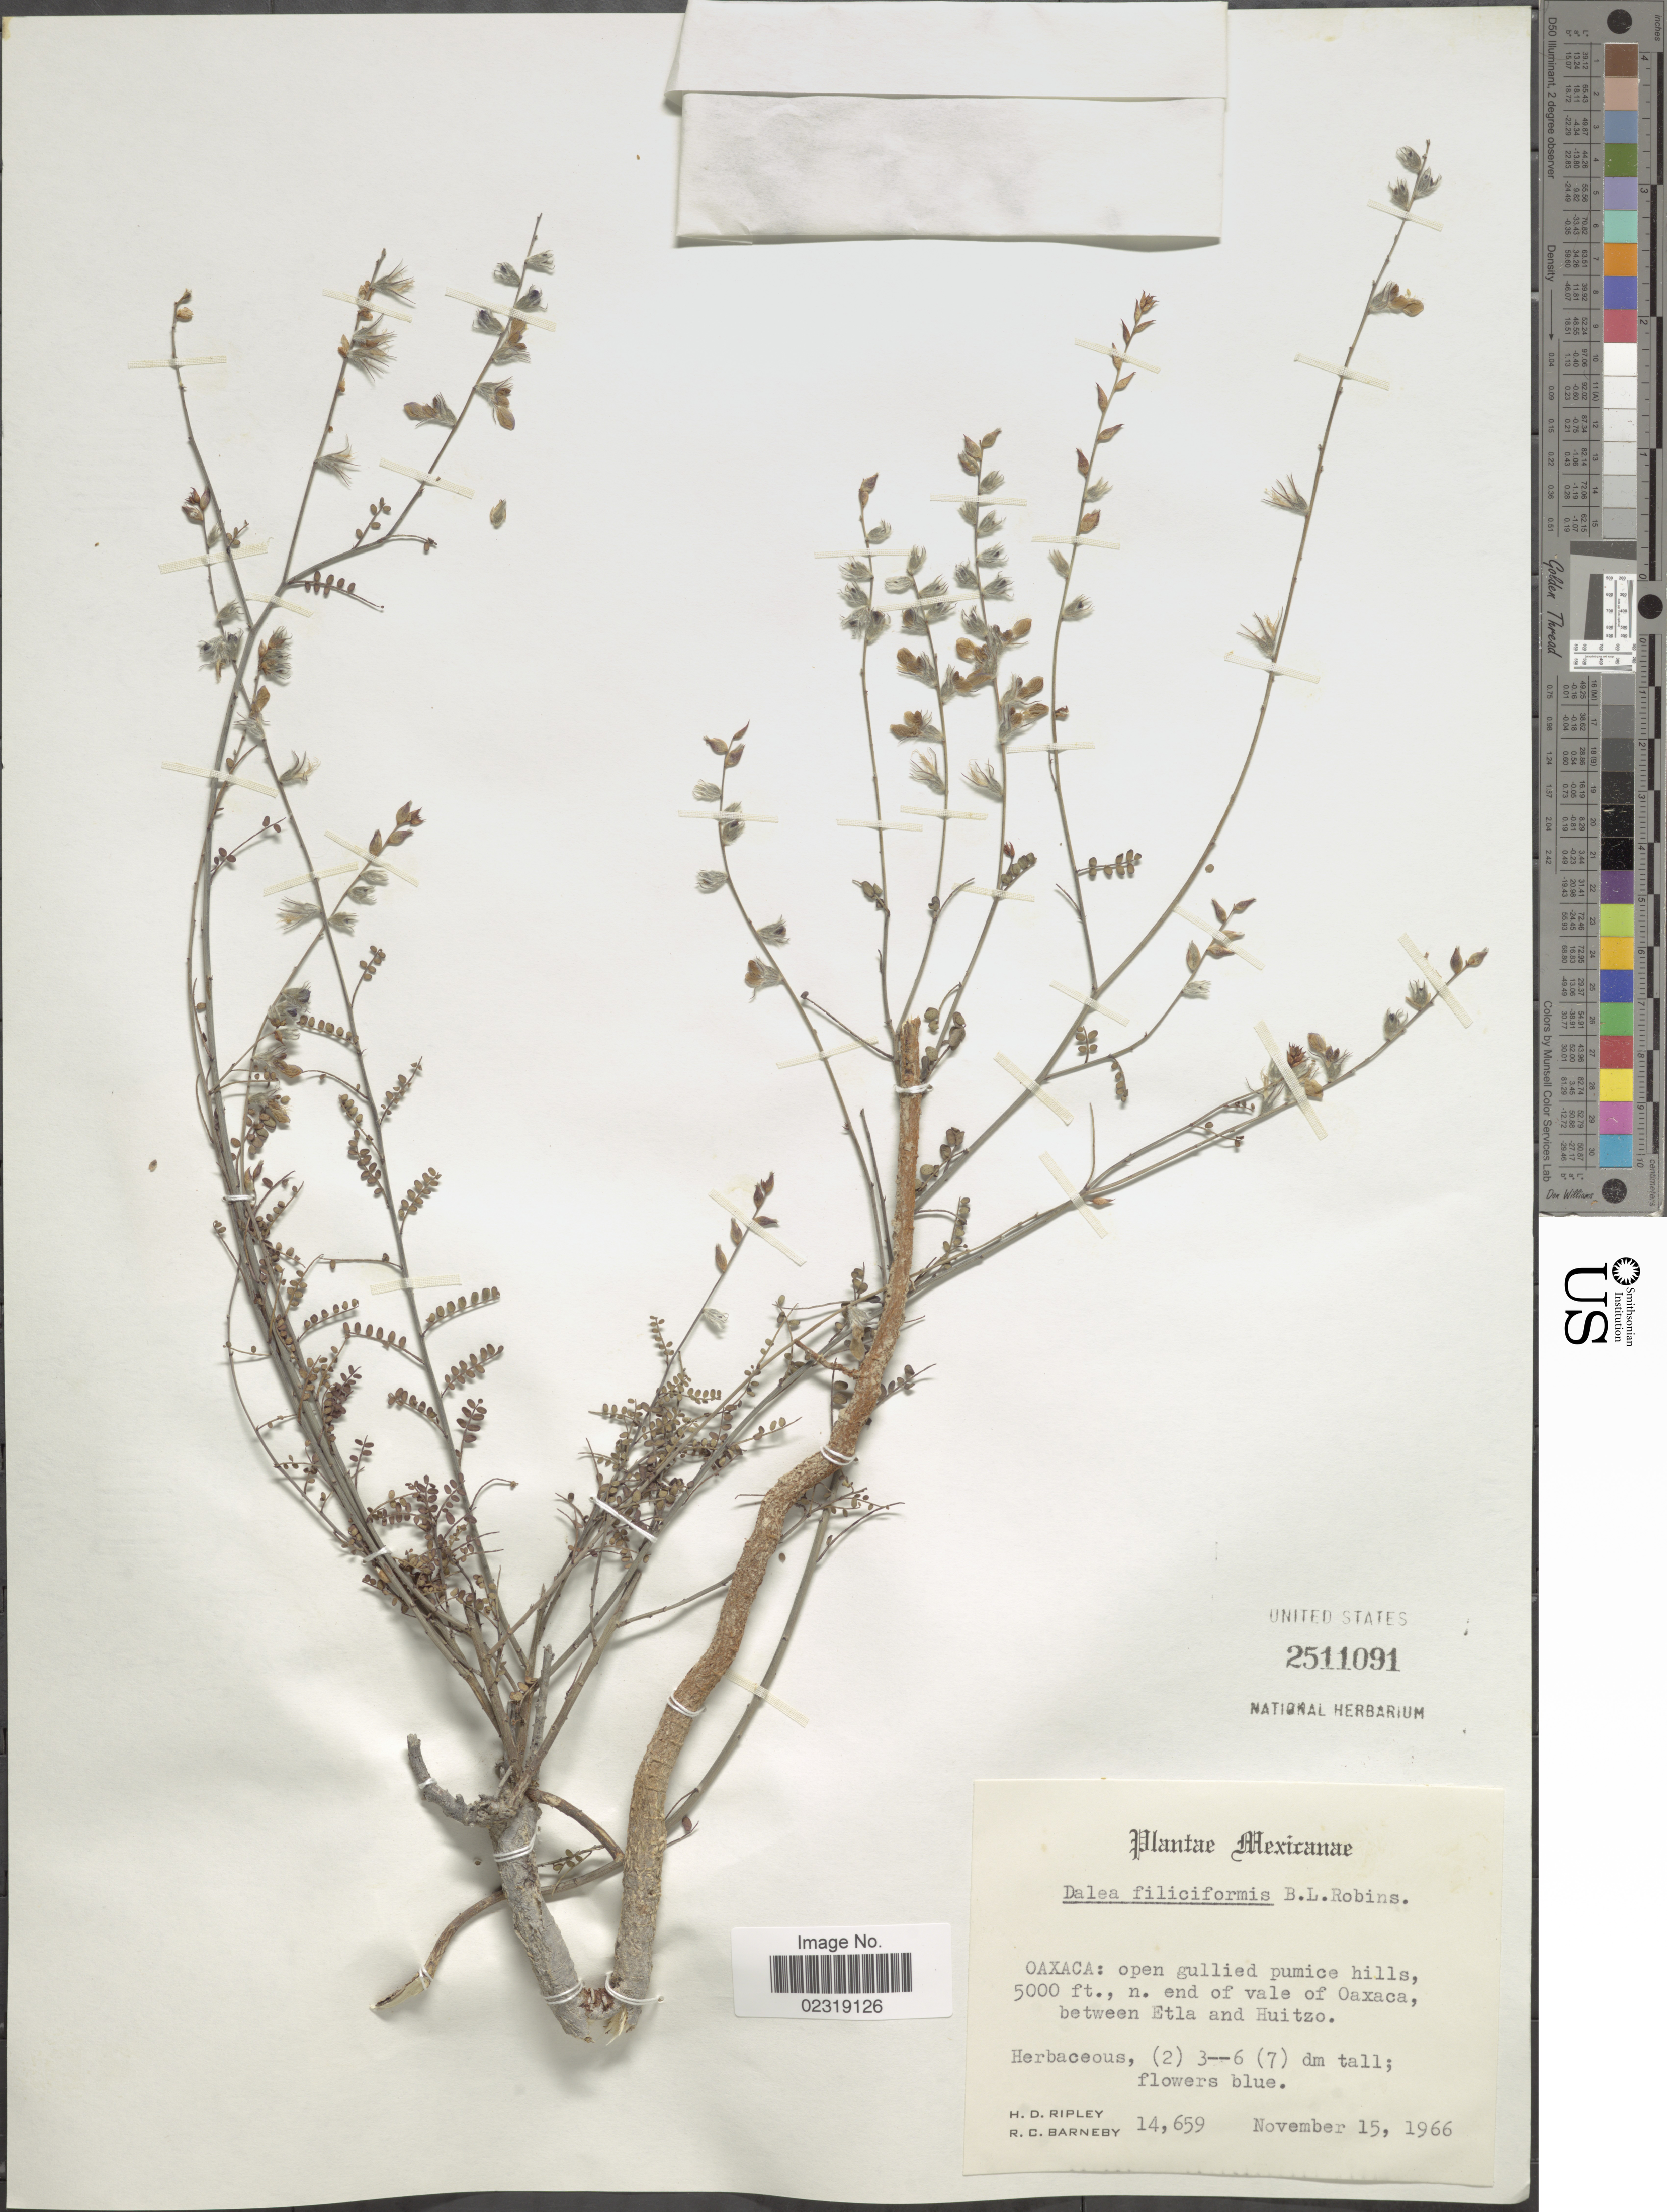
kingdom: Plantae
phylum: Tracheophyta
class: Magnoliopsida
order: Fabales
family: Fabaceae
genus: Dalea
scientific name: Dalea filiciformis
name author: B.L. Rob. & Greenm.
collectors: H. Ripley & R. C. Barneby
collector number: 14659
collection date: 1966-11-15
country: Mexico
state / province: Oaxaca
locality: Oaxaca: open gullied pumice hills, n. end of vale of Oaxaca, between Etla and Huitzo.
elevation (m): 1524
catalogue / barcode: US 2511091